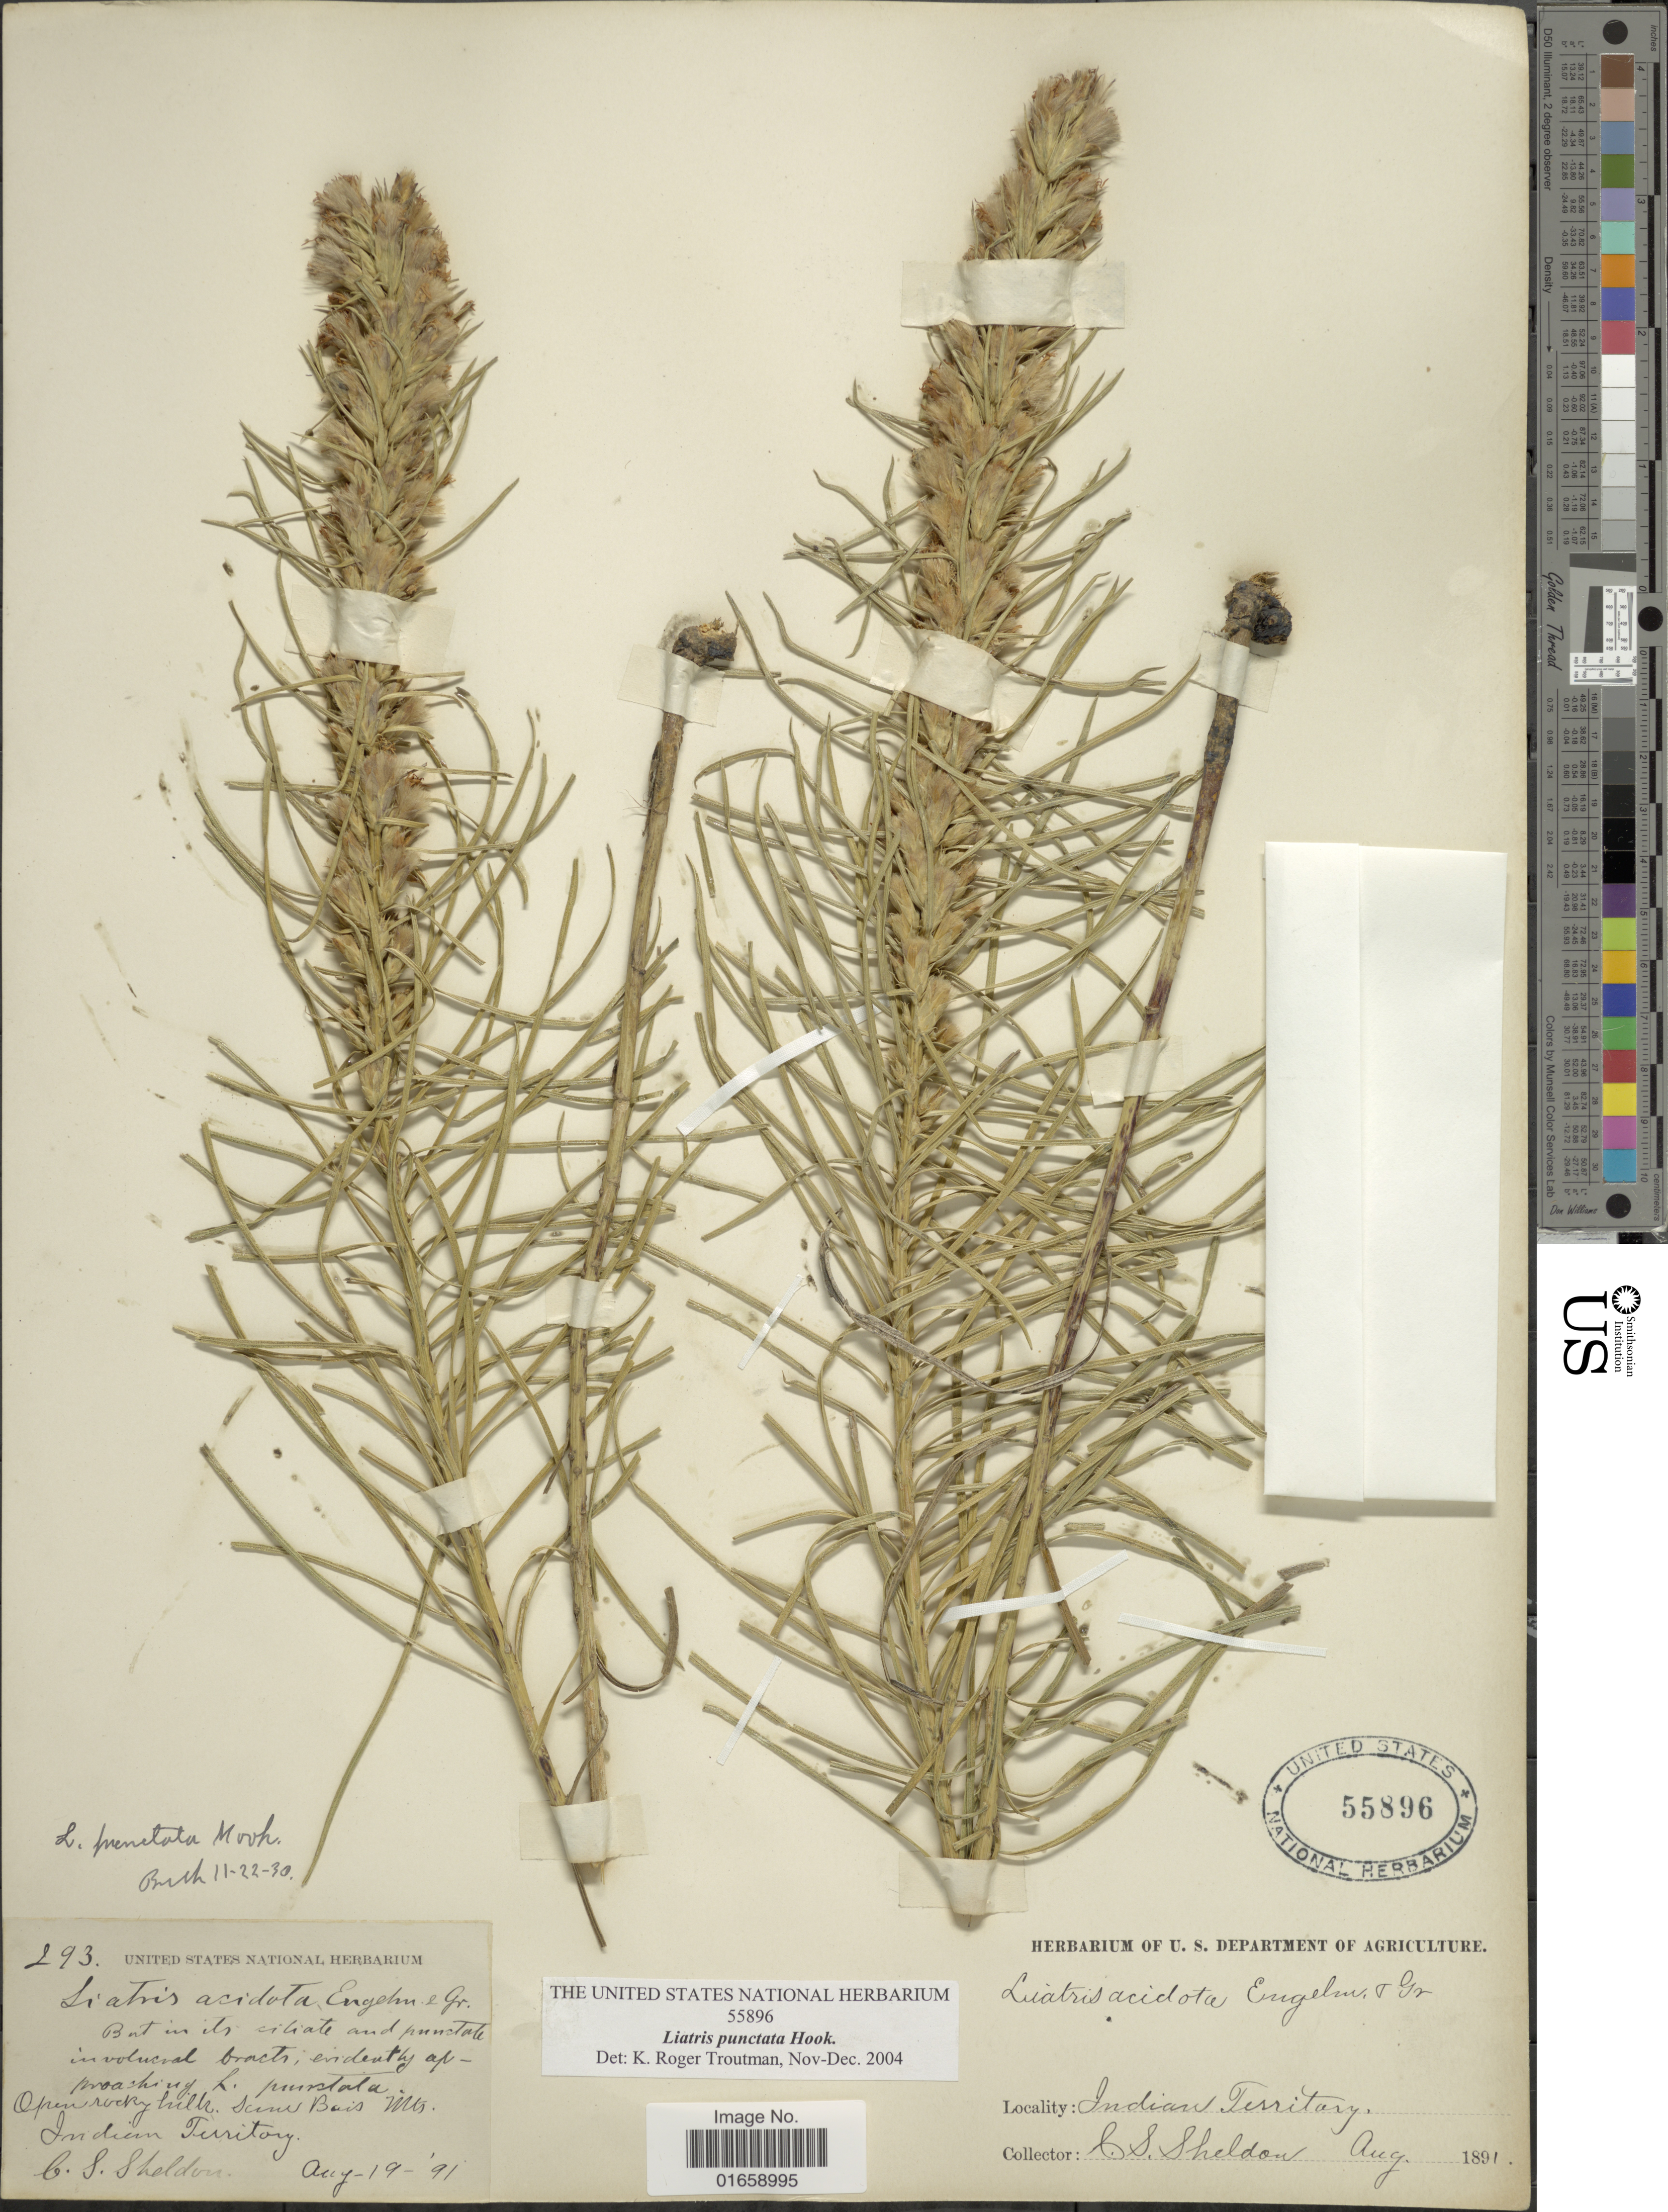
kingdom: Plantae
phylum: Tracheophyta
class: Magnoliopsida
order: Asterales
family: Asteraceae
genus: Liatris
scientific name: Liatris punctata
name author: Hook.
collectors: C. S. Sheldon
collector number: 293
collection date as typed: Transcribed d/m/y: 19/8/91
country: United States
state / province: Oklahoma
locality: Open rocky hill, Sans Bois Mts., Indian Territory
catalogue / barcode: US 55896